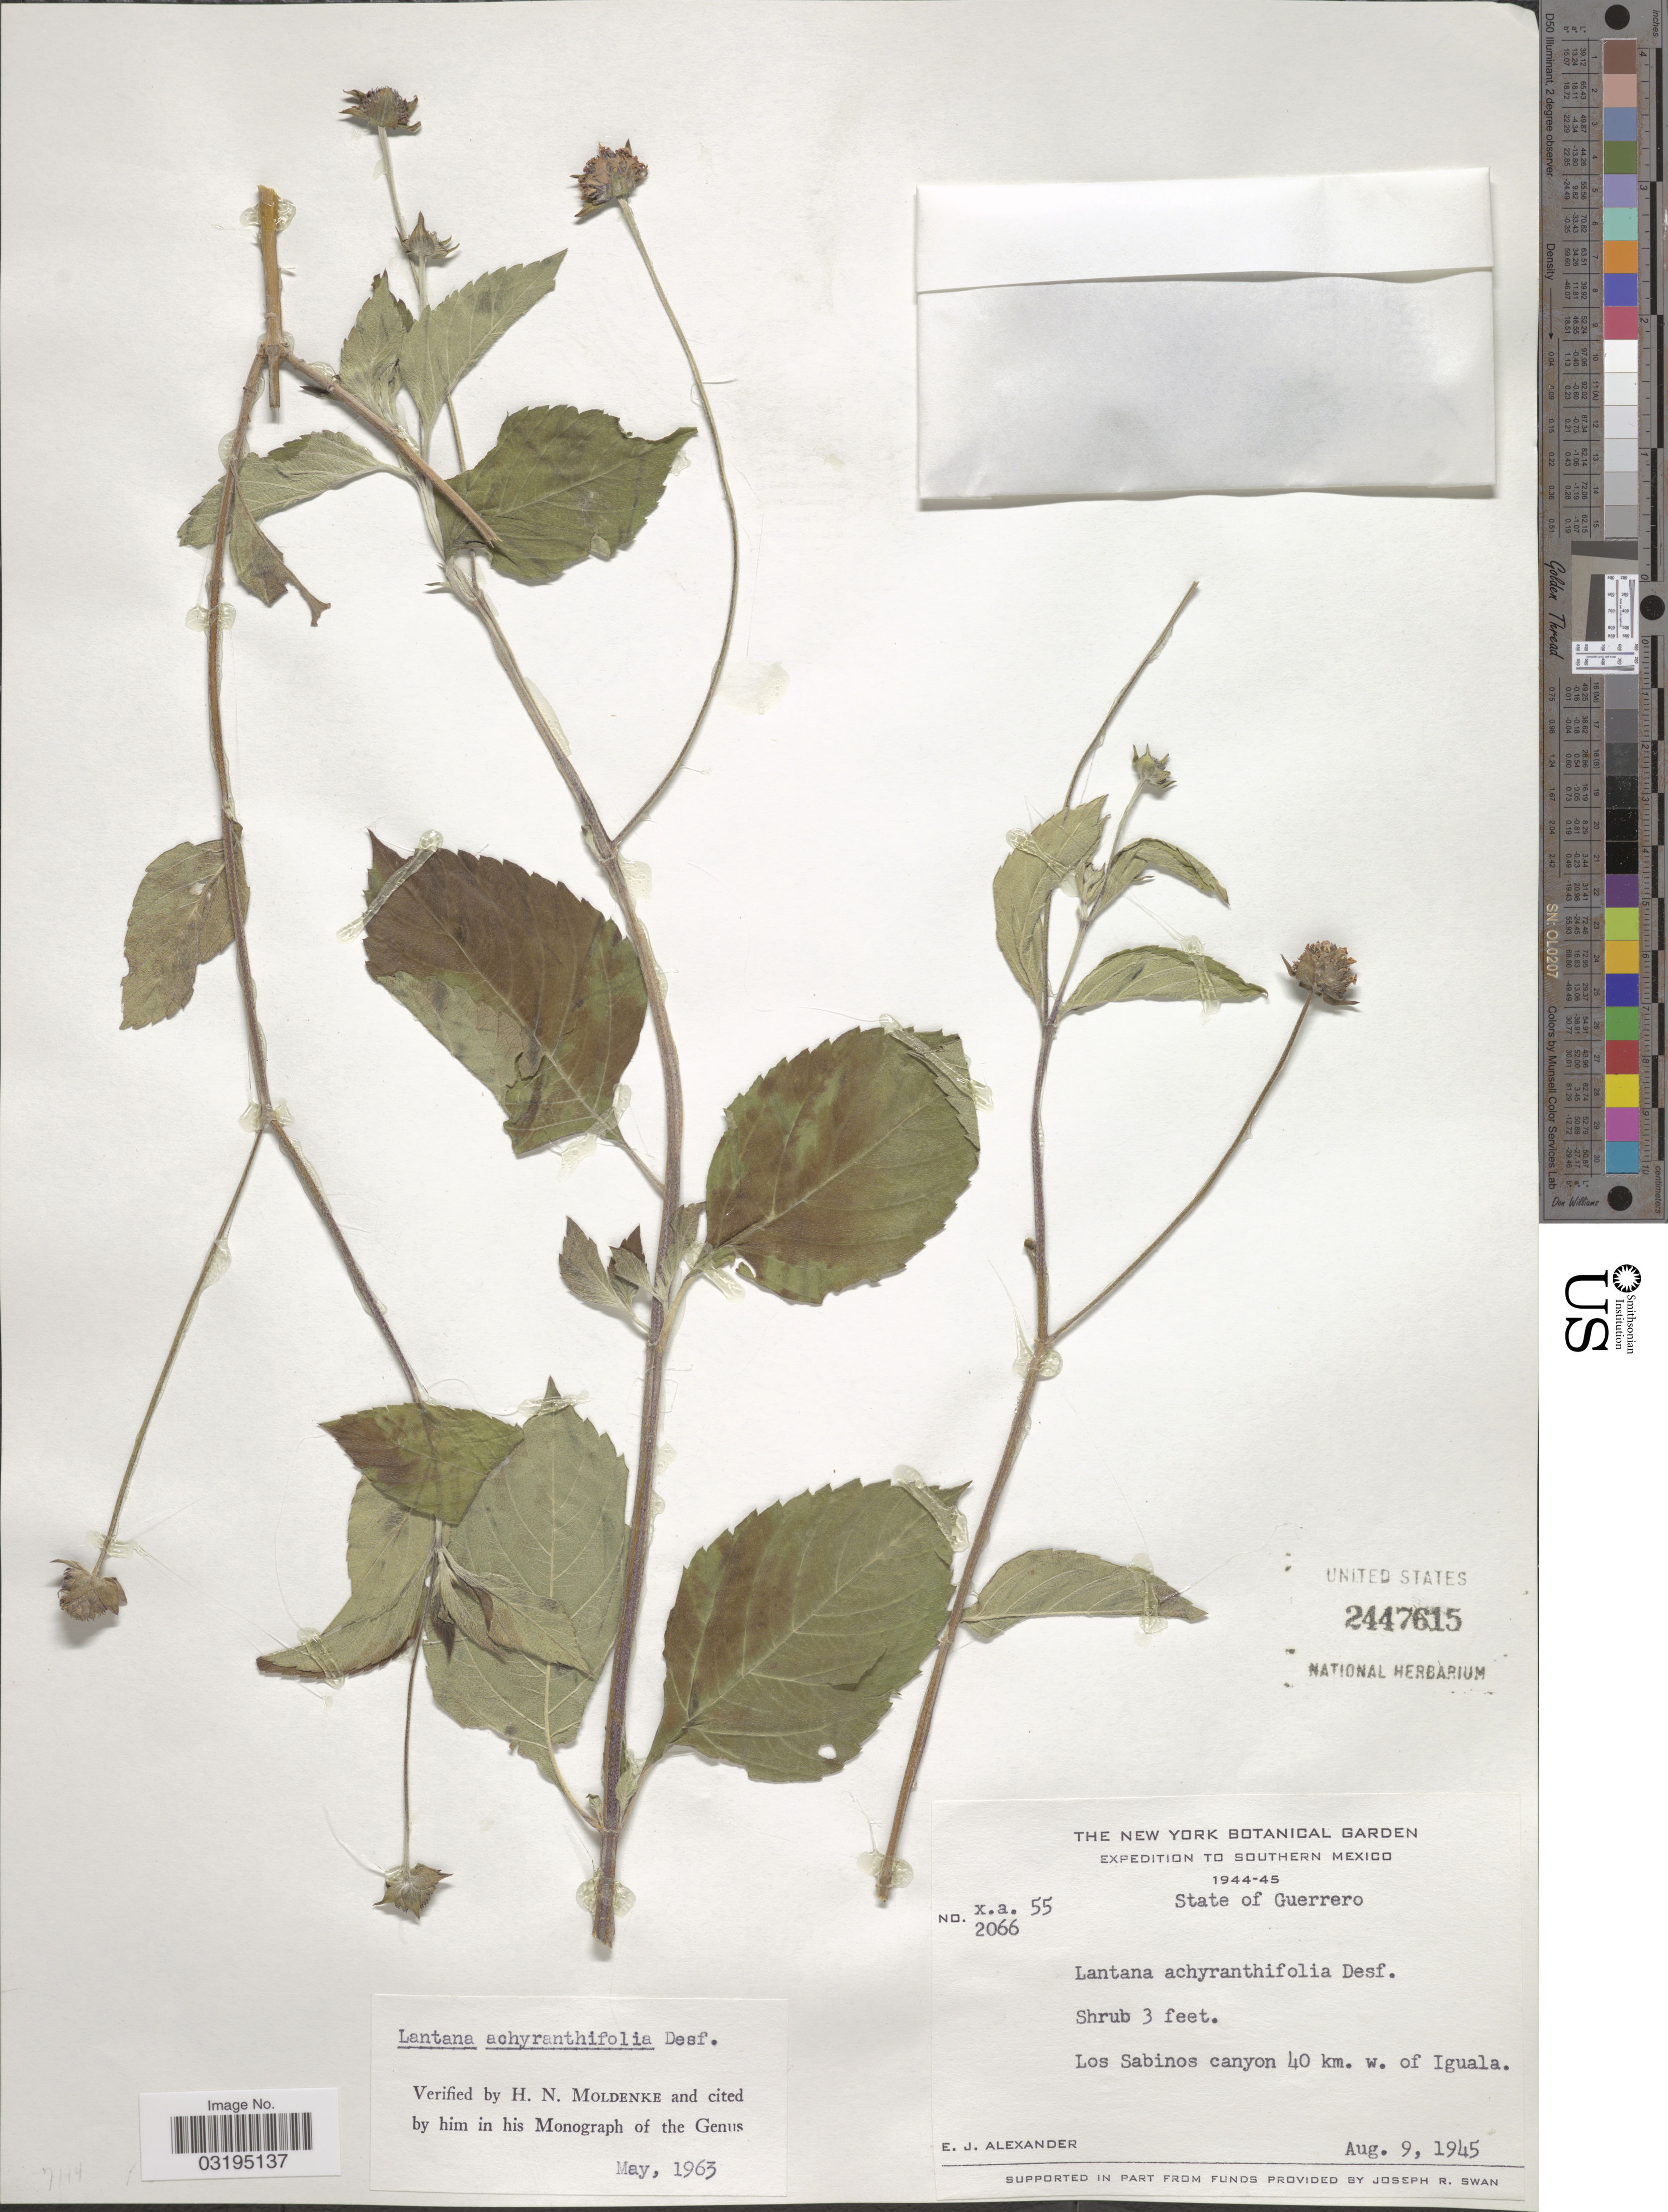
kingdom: Plantae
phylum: Tracheophyta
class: Magnoliopsida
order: Lamiales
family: Verbenaceae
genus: Lantana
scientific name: Lantana achyranthifolia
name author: Desf.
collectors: E. J. Alexander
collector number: x.a. 55/2066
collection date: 1945-08-09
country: Mexico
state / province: Guerrero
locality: Southern Mexico. Los Sabinos canyon 40 km. w. of Iguala.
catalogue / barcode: US 2447615